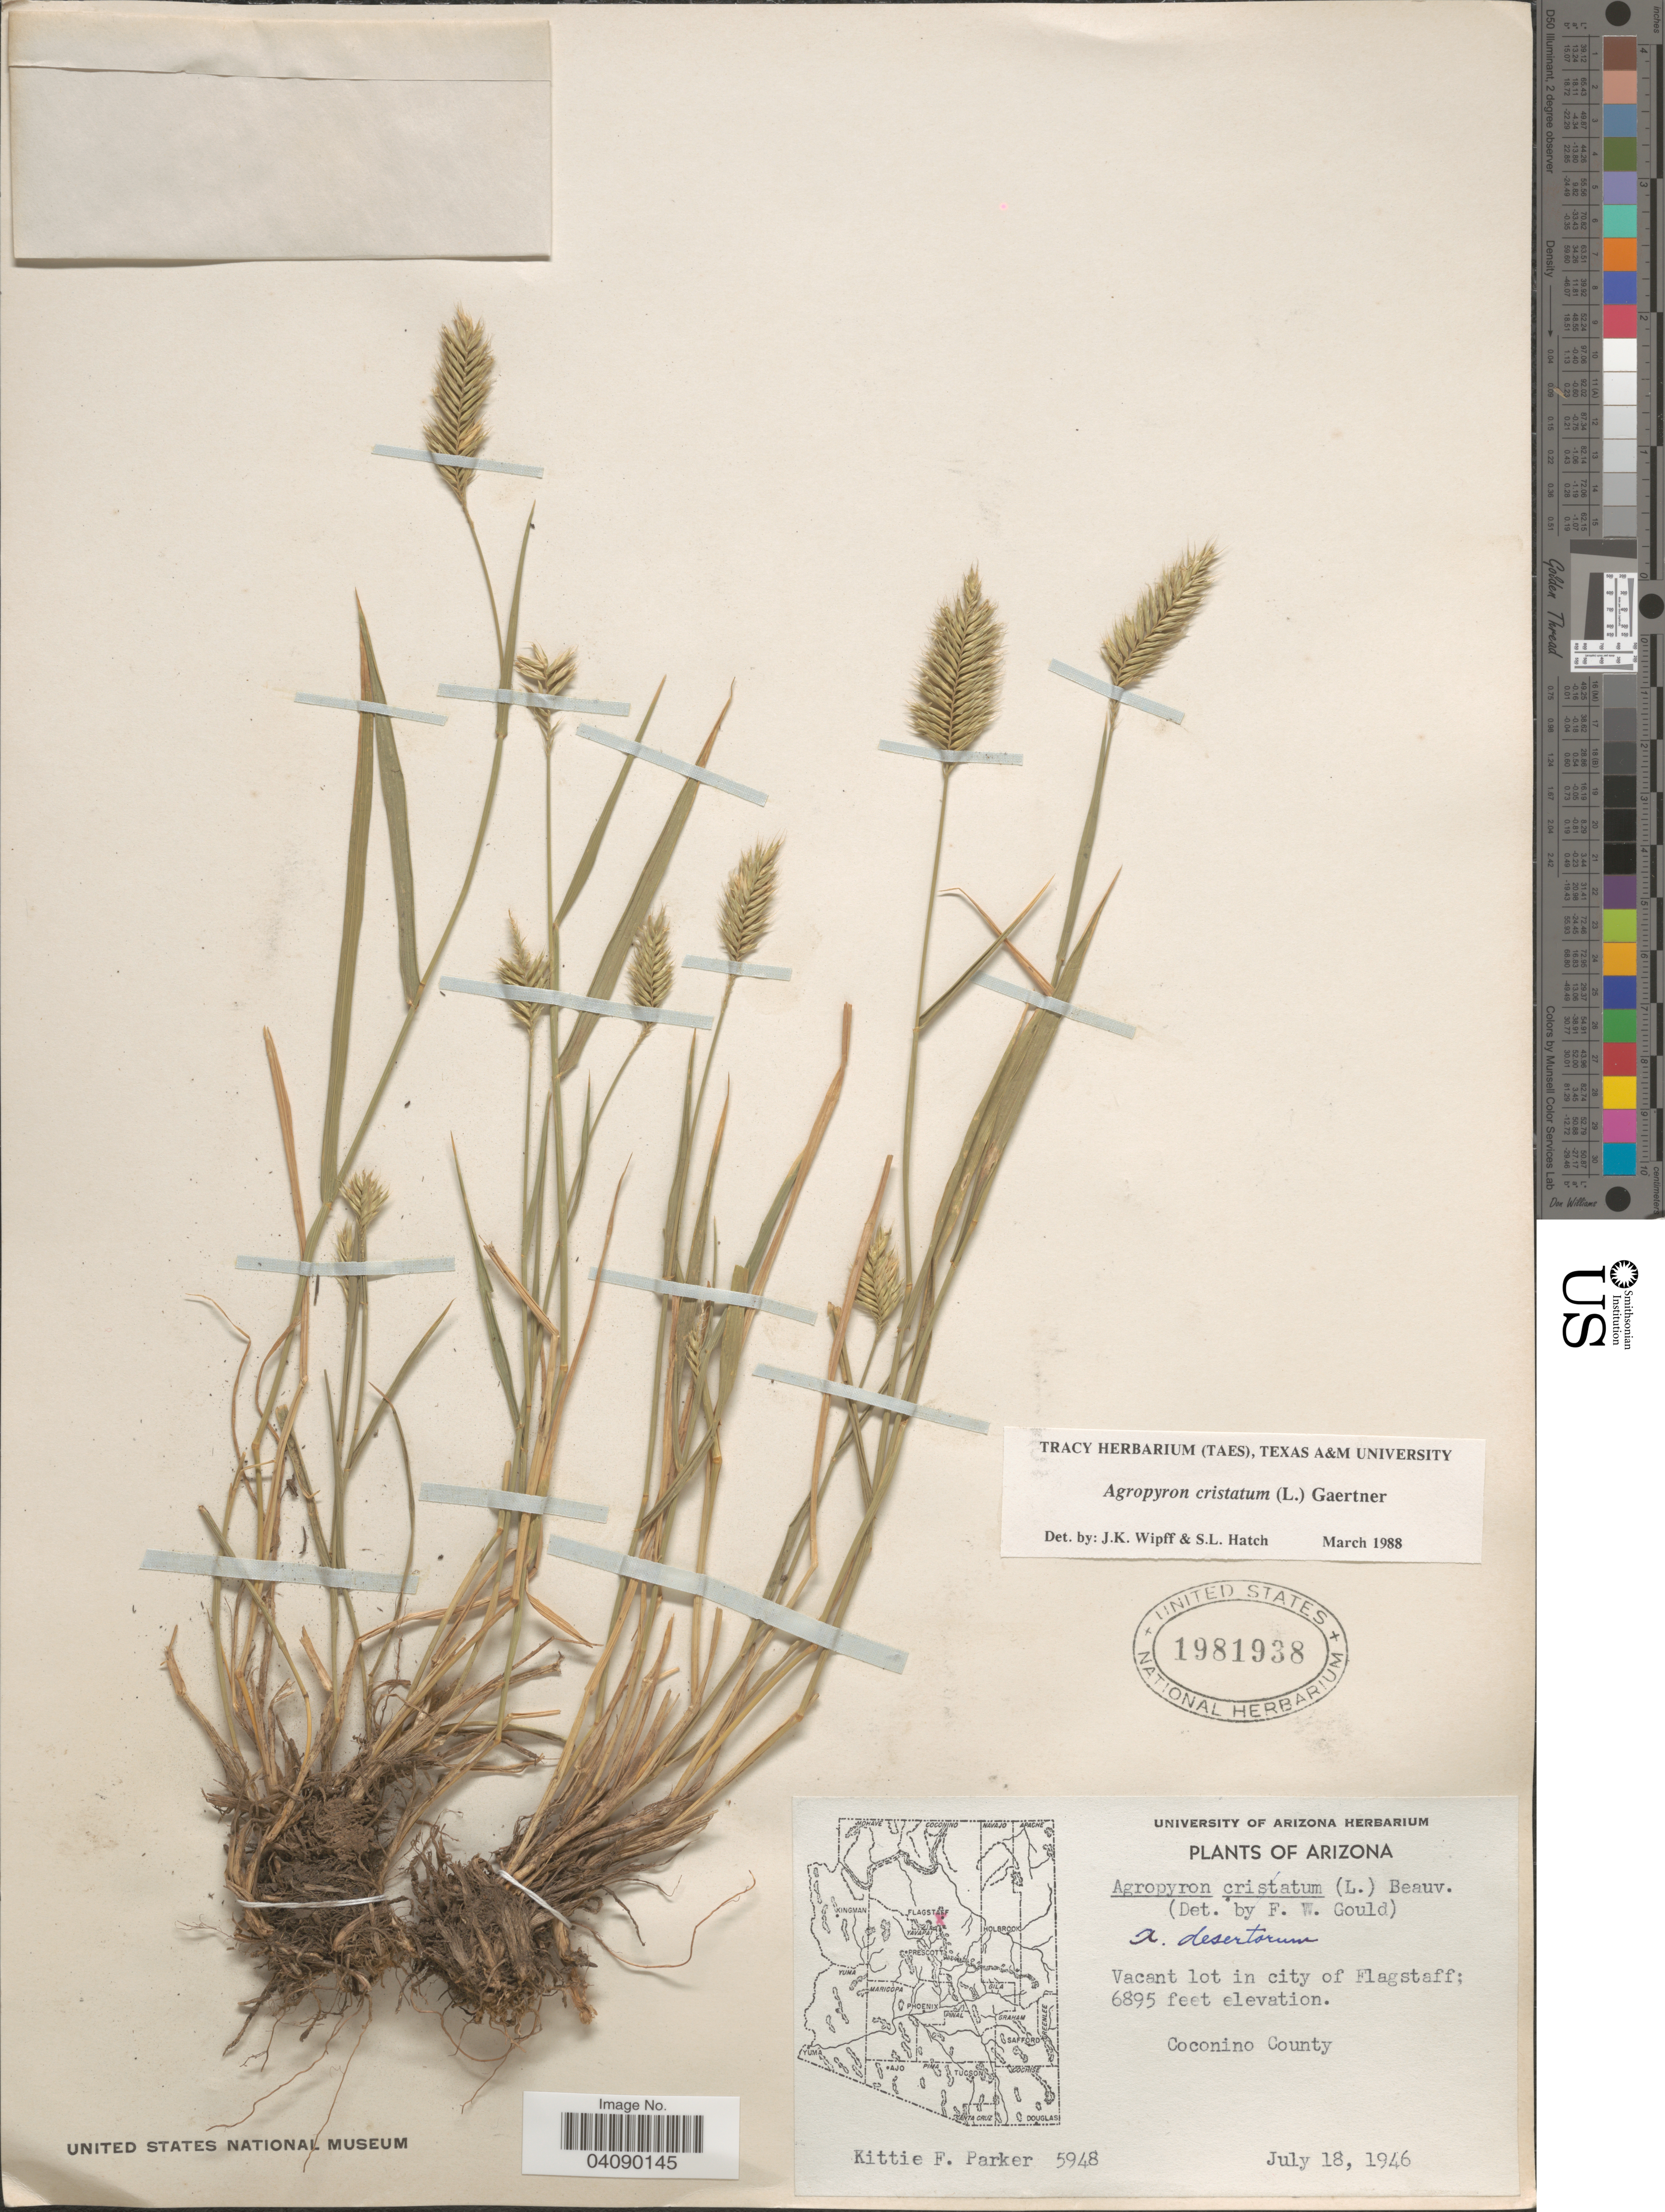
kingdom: Plantae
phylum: Tracheophyta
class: Liliopsida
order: Poales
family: Poaceae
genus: Agropyron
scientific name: Agropyron cristatum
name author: (L.) Gaertn.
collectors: K. F. Parker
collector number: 5948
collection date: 1946-07-18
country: United States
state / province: Arizona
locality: Vacant lot in city of Flagstaff; Coconino County.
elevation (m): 2102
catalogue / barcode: US 1981938